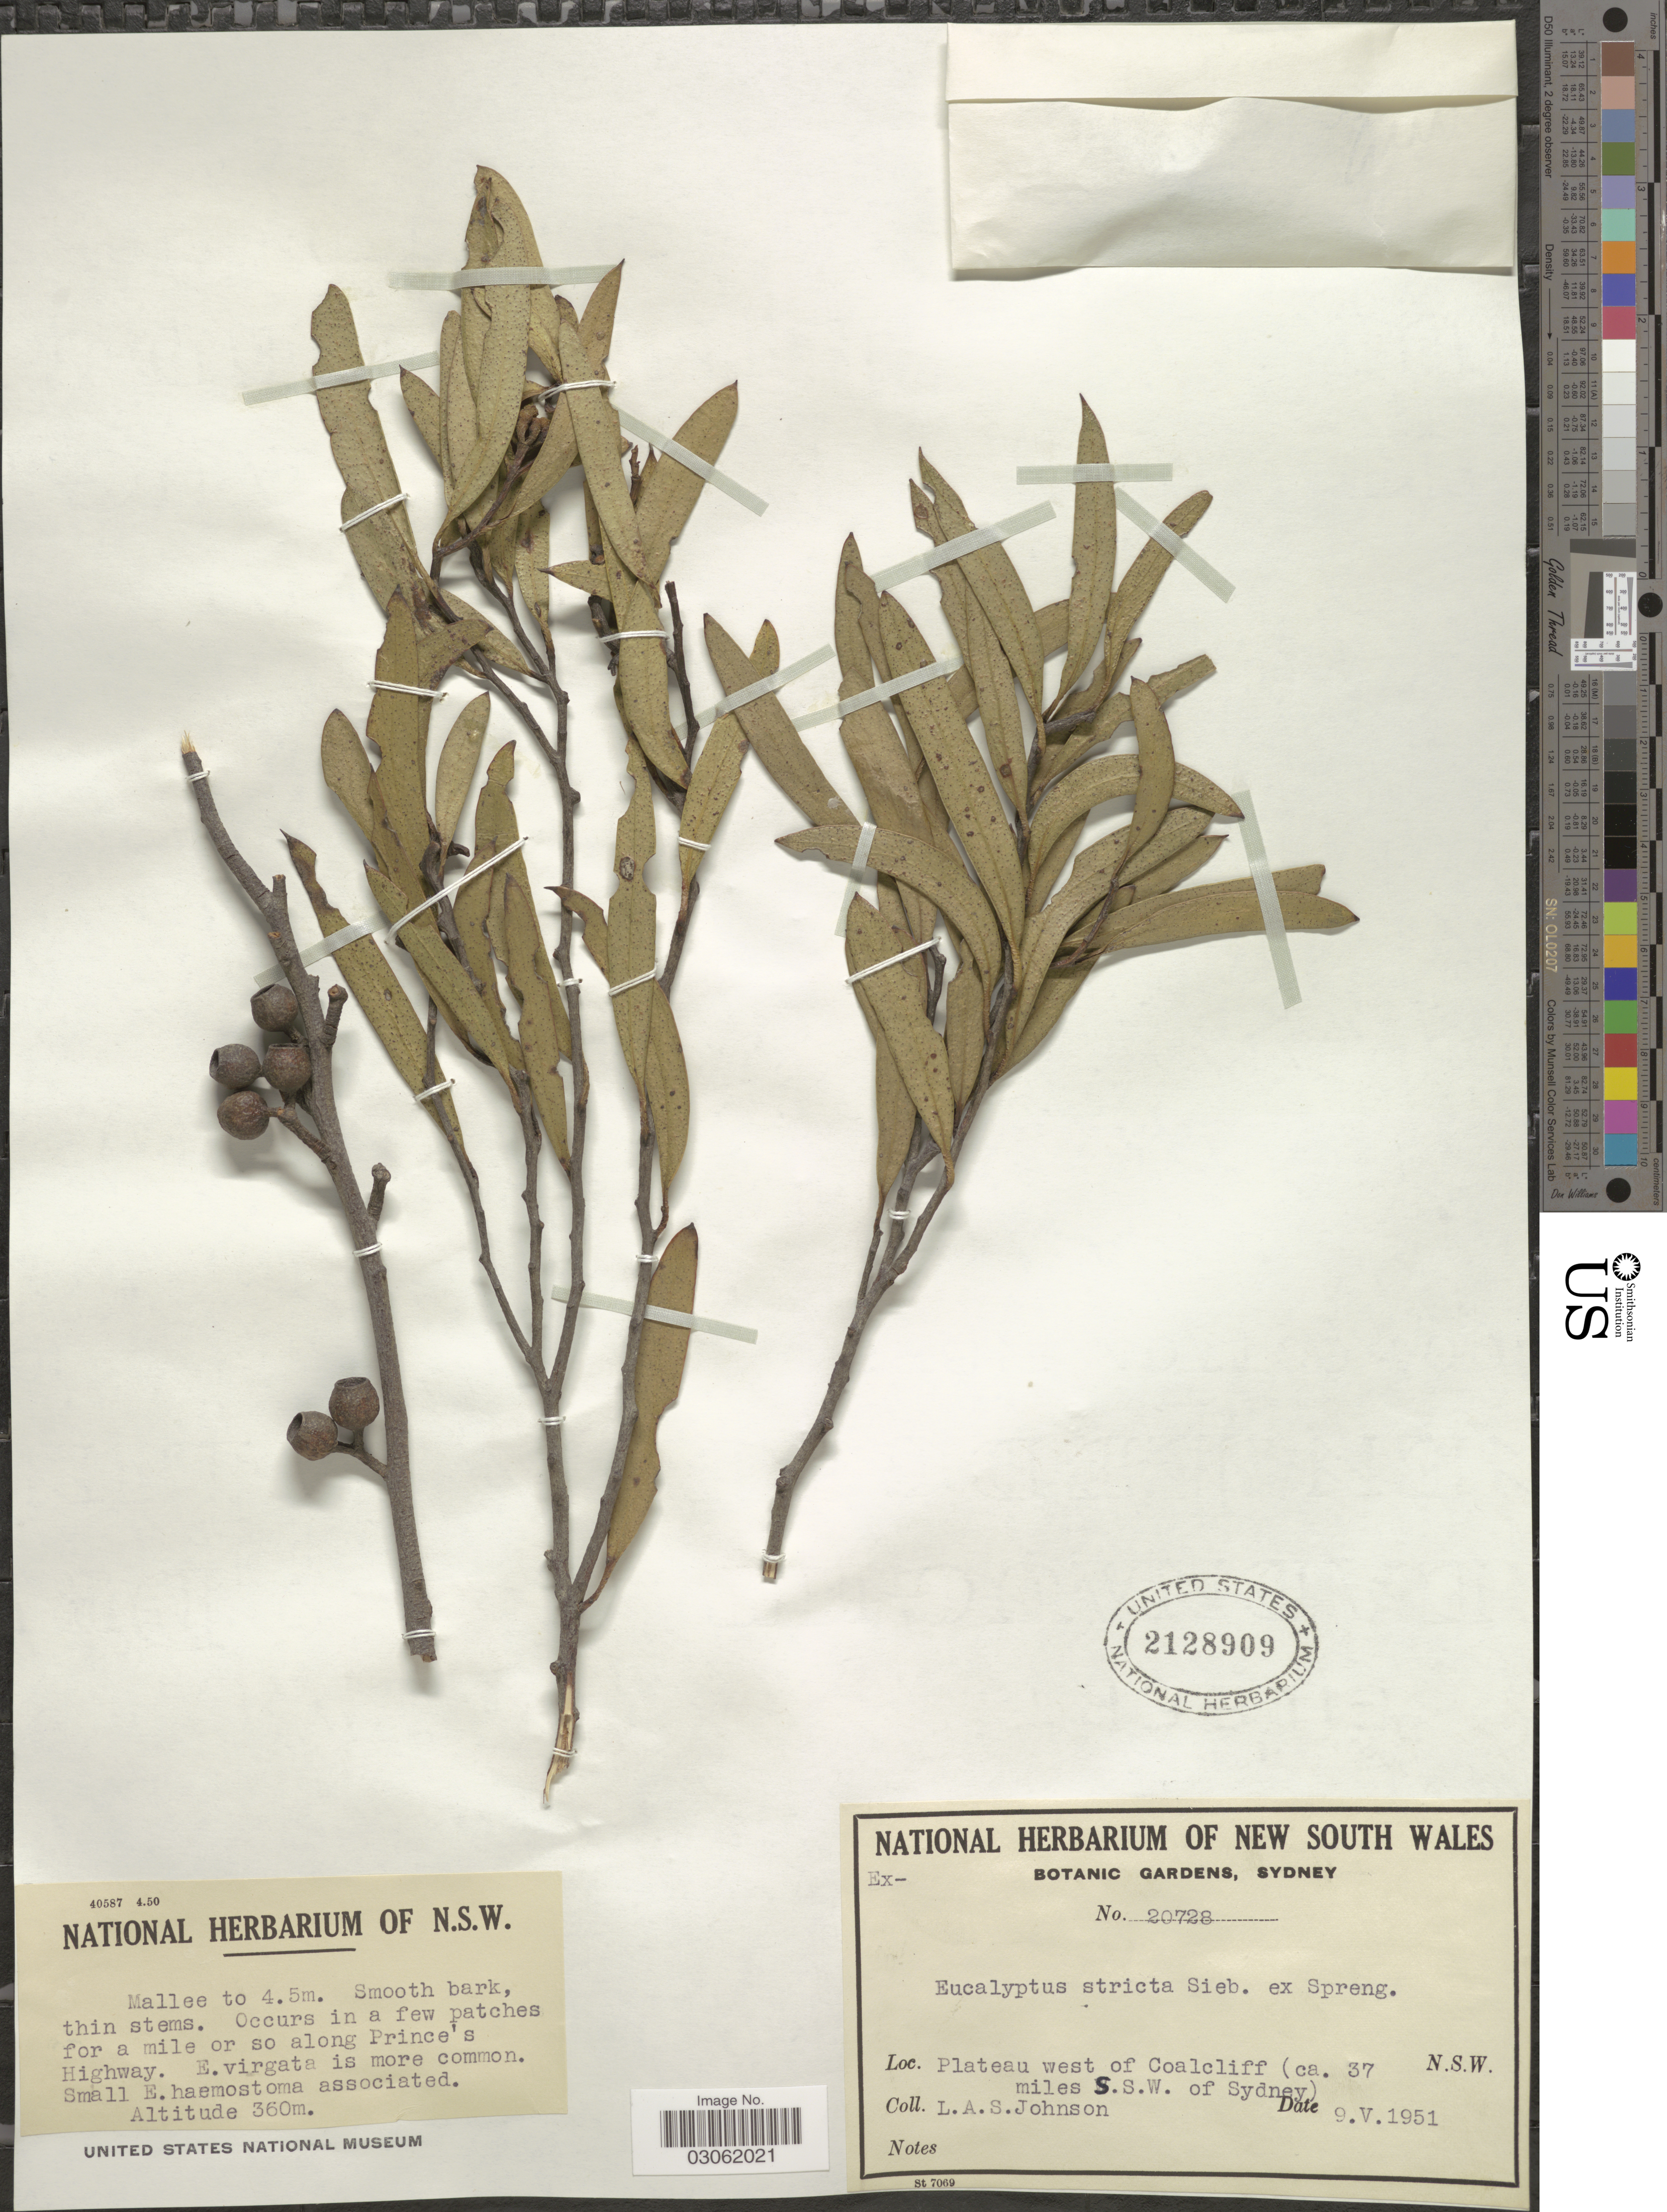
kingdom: Plantae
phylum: Tracheophyta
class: Magnoliopsida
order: Myrtales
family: Myrtaceae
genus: Eucalyptus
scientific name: Eucalyptus stricta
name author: Sieber ex Spreng.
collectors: L. A. S. Johnson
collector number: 20728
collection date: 1951-05-09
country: Australia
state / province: New South Wales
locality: Plateau west of Coalcliff (ca. 37 miles S. S. W. of Sydney). A mile or so along Prince's Highway.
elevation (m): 360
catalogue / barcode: US 2128909